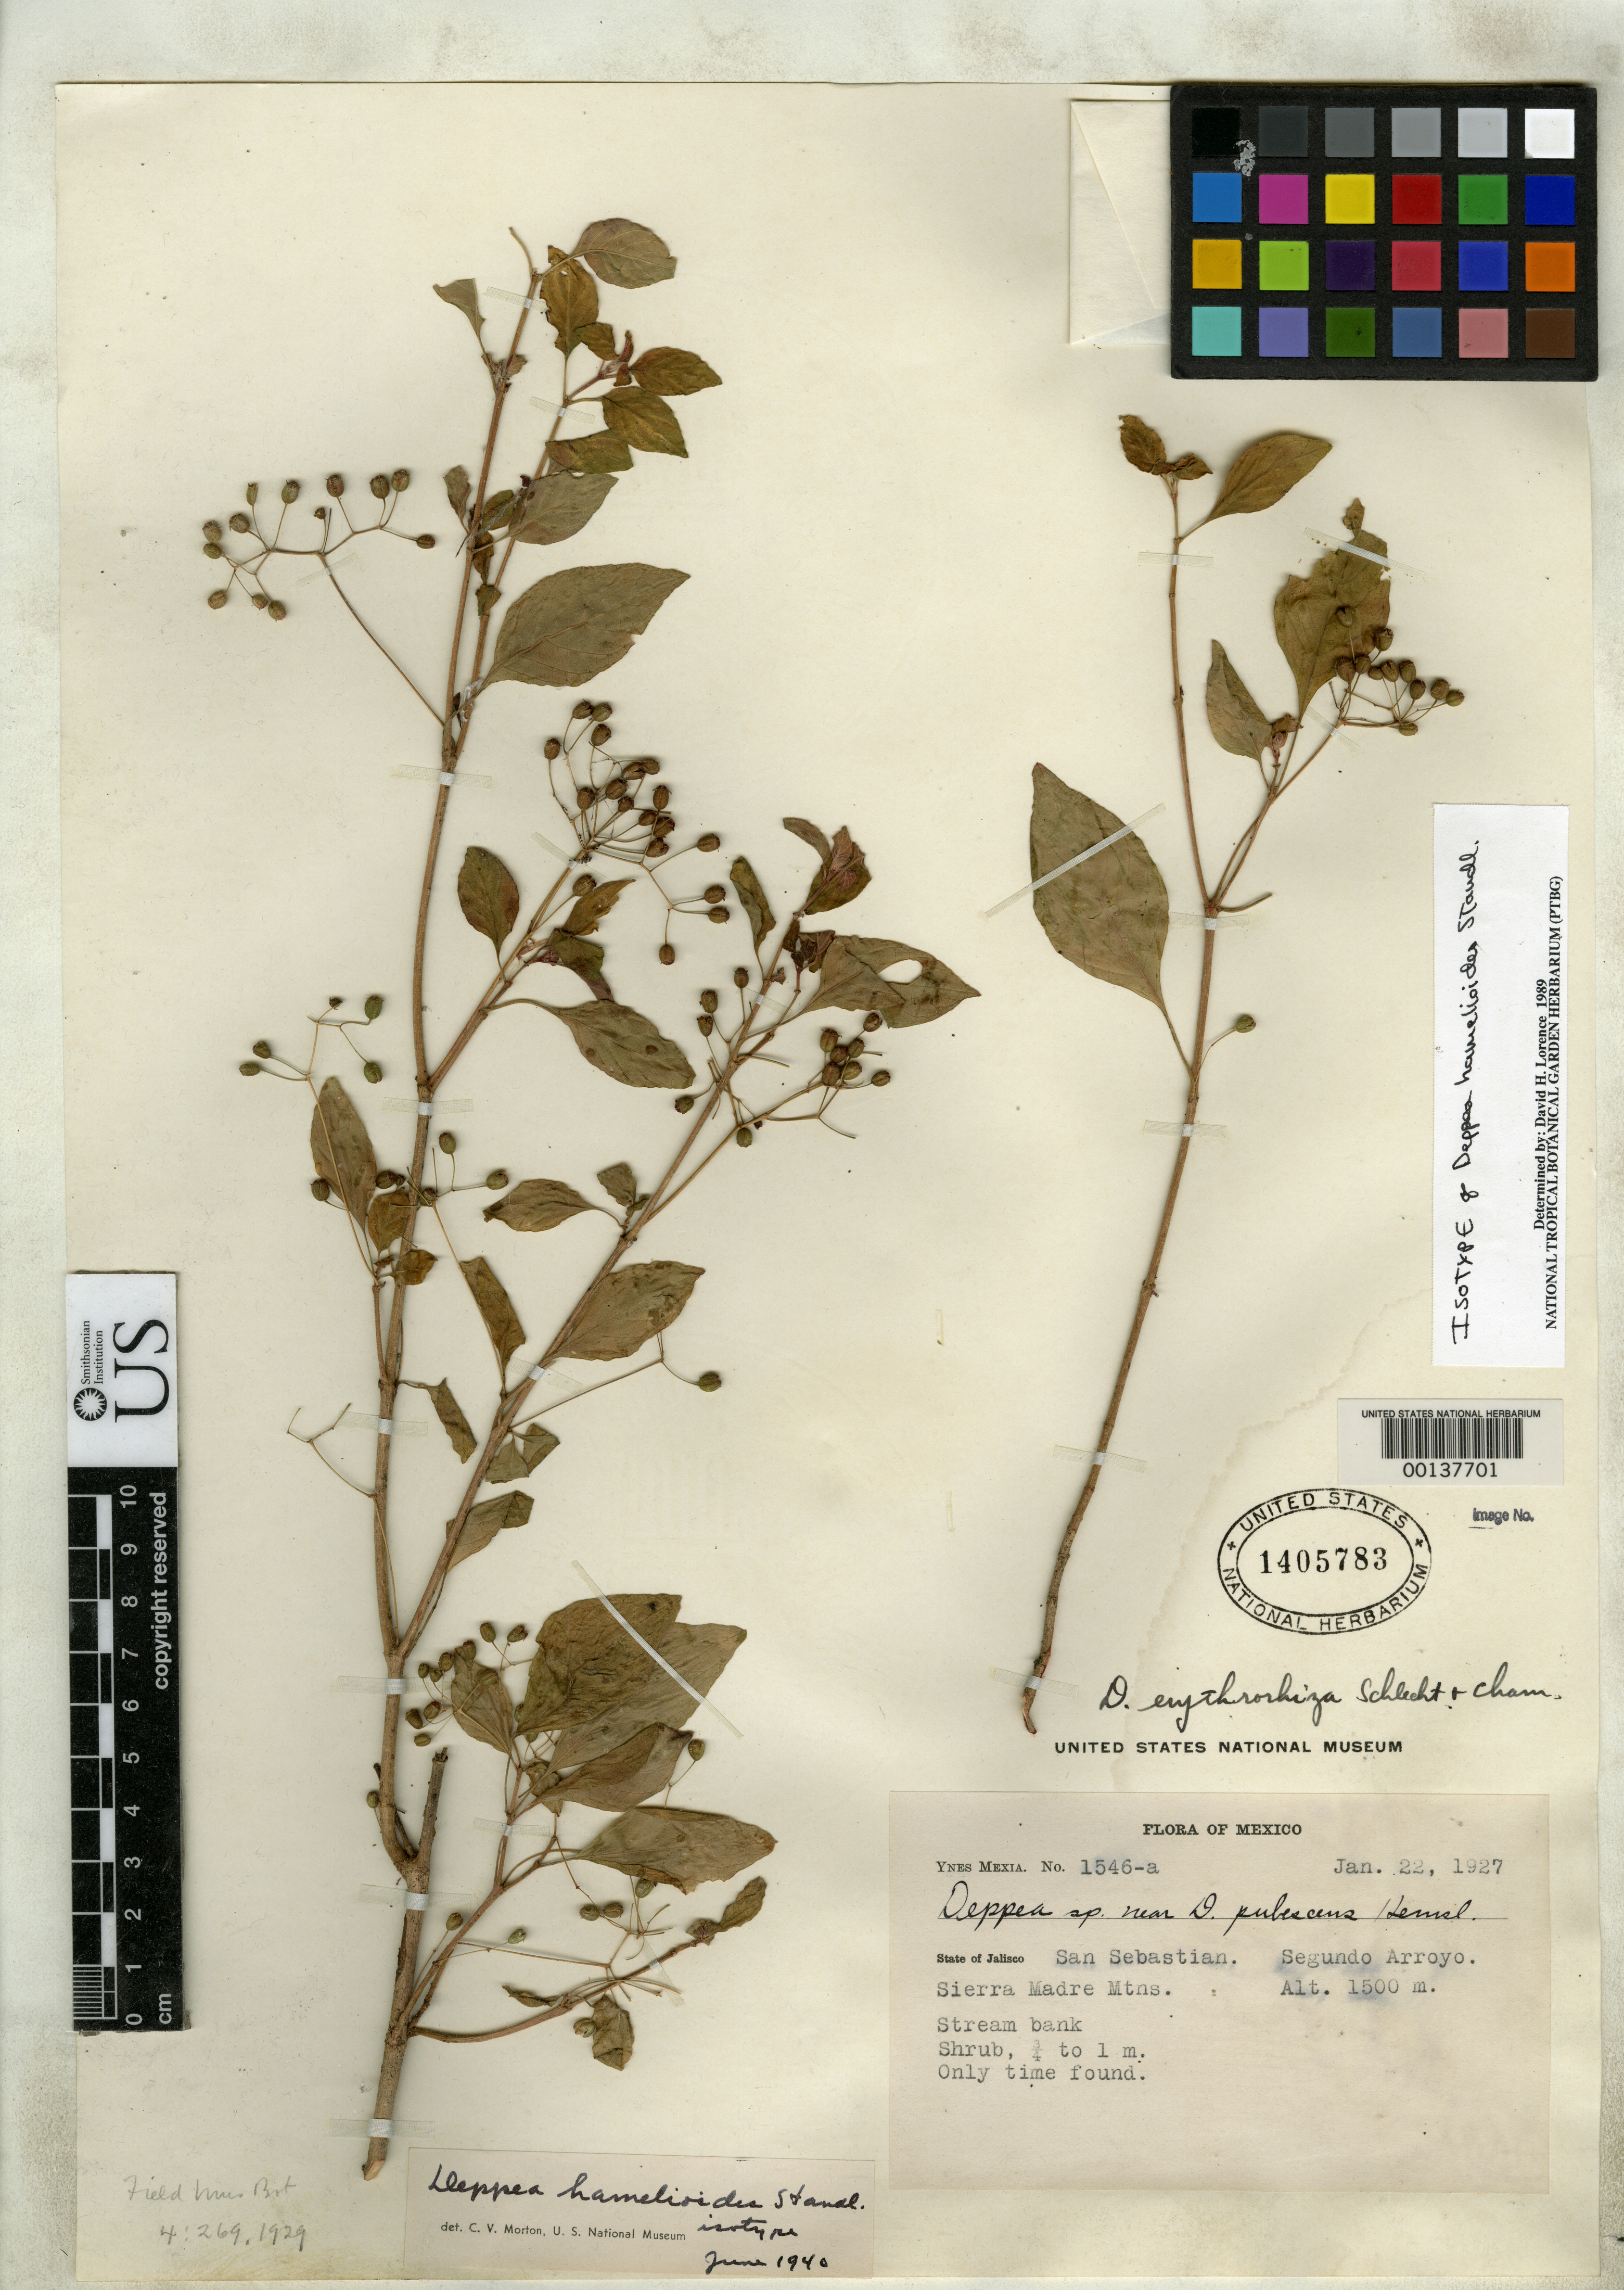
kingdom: Plantae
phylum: Tracheophyta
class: Magnoliopsida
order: Gentianales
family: Rubiaceae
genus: Deppea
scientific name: Deppea hamelioides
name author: Standl.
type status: Isotype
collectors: Y. Mexia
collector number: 1546 a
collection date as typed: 22 Jan 1927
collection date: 1927-01-22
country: Mexico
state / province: Jalisco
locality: San Sebastian, Segundo Arroyo. [second arroyo?]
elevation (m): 1500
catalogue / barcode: US 1405783